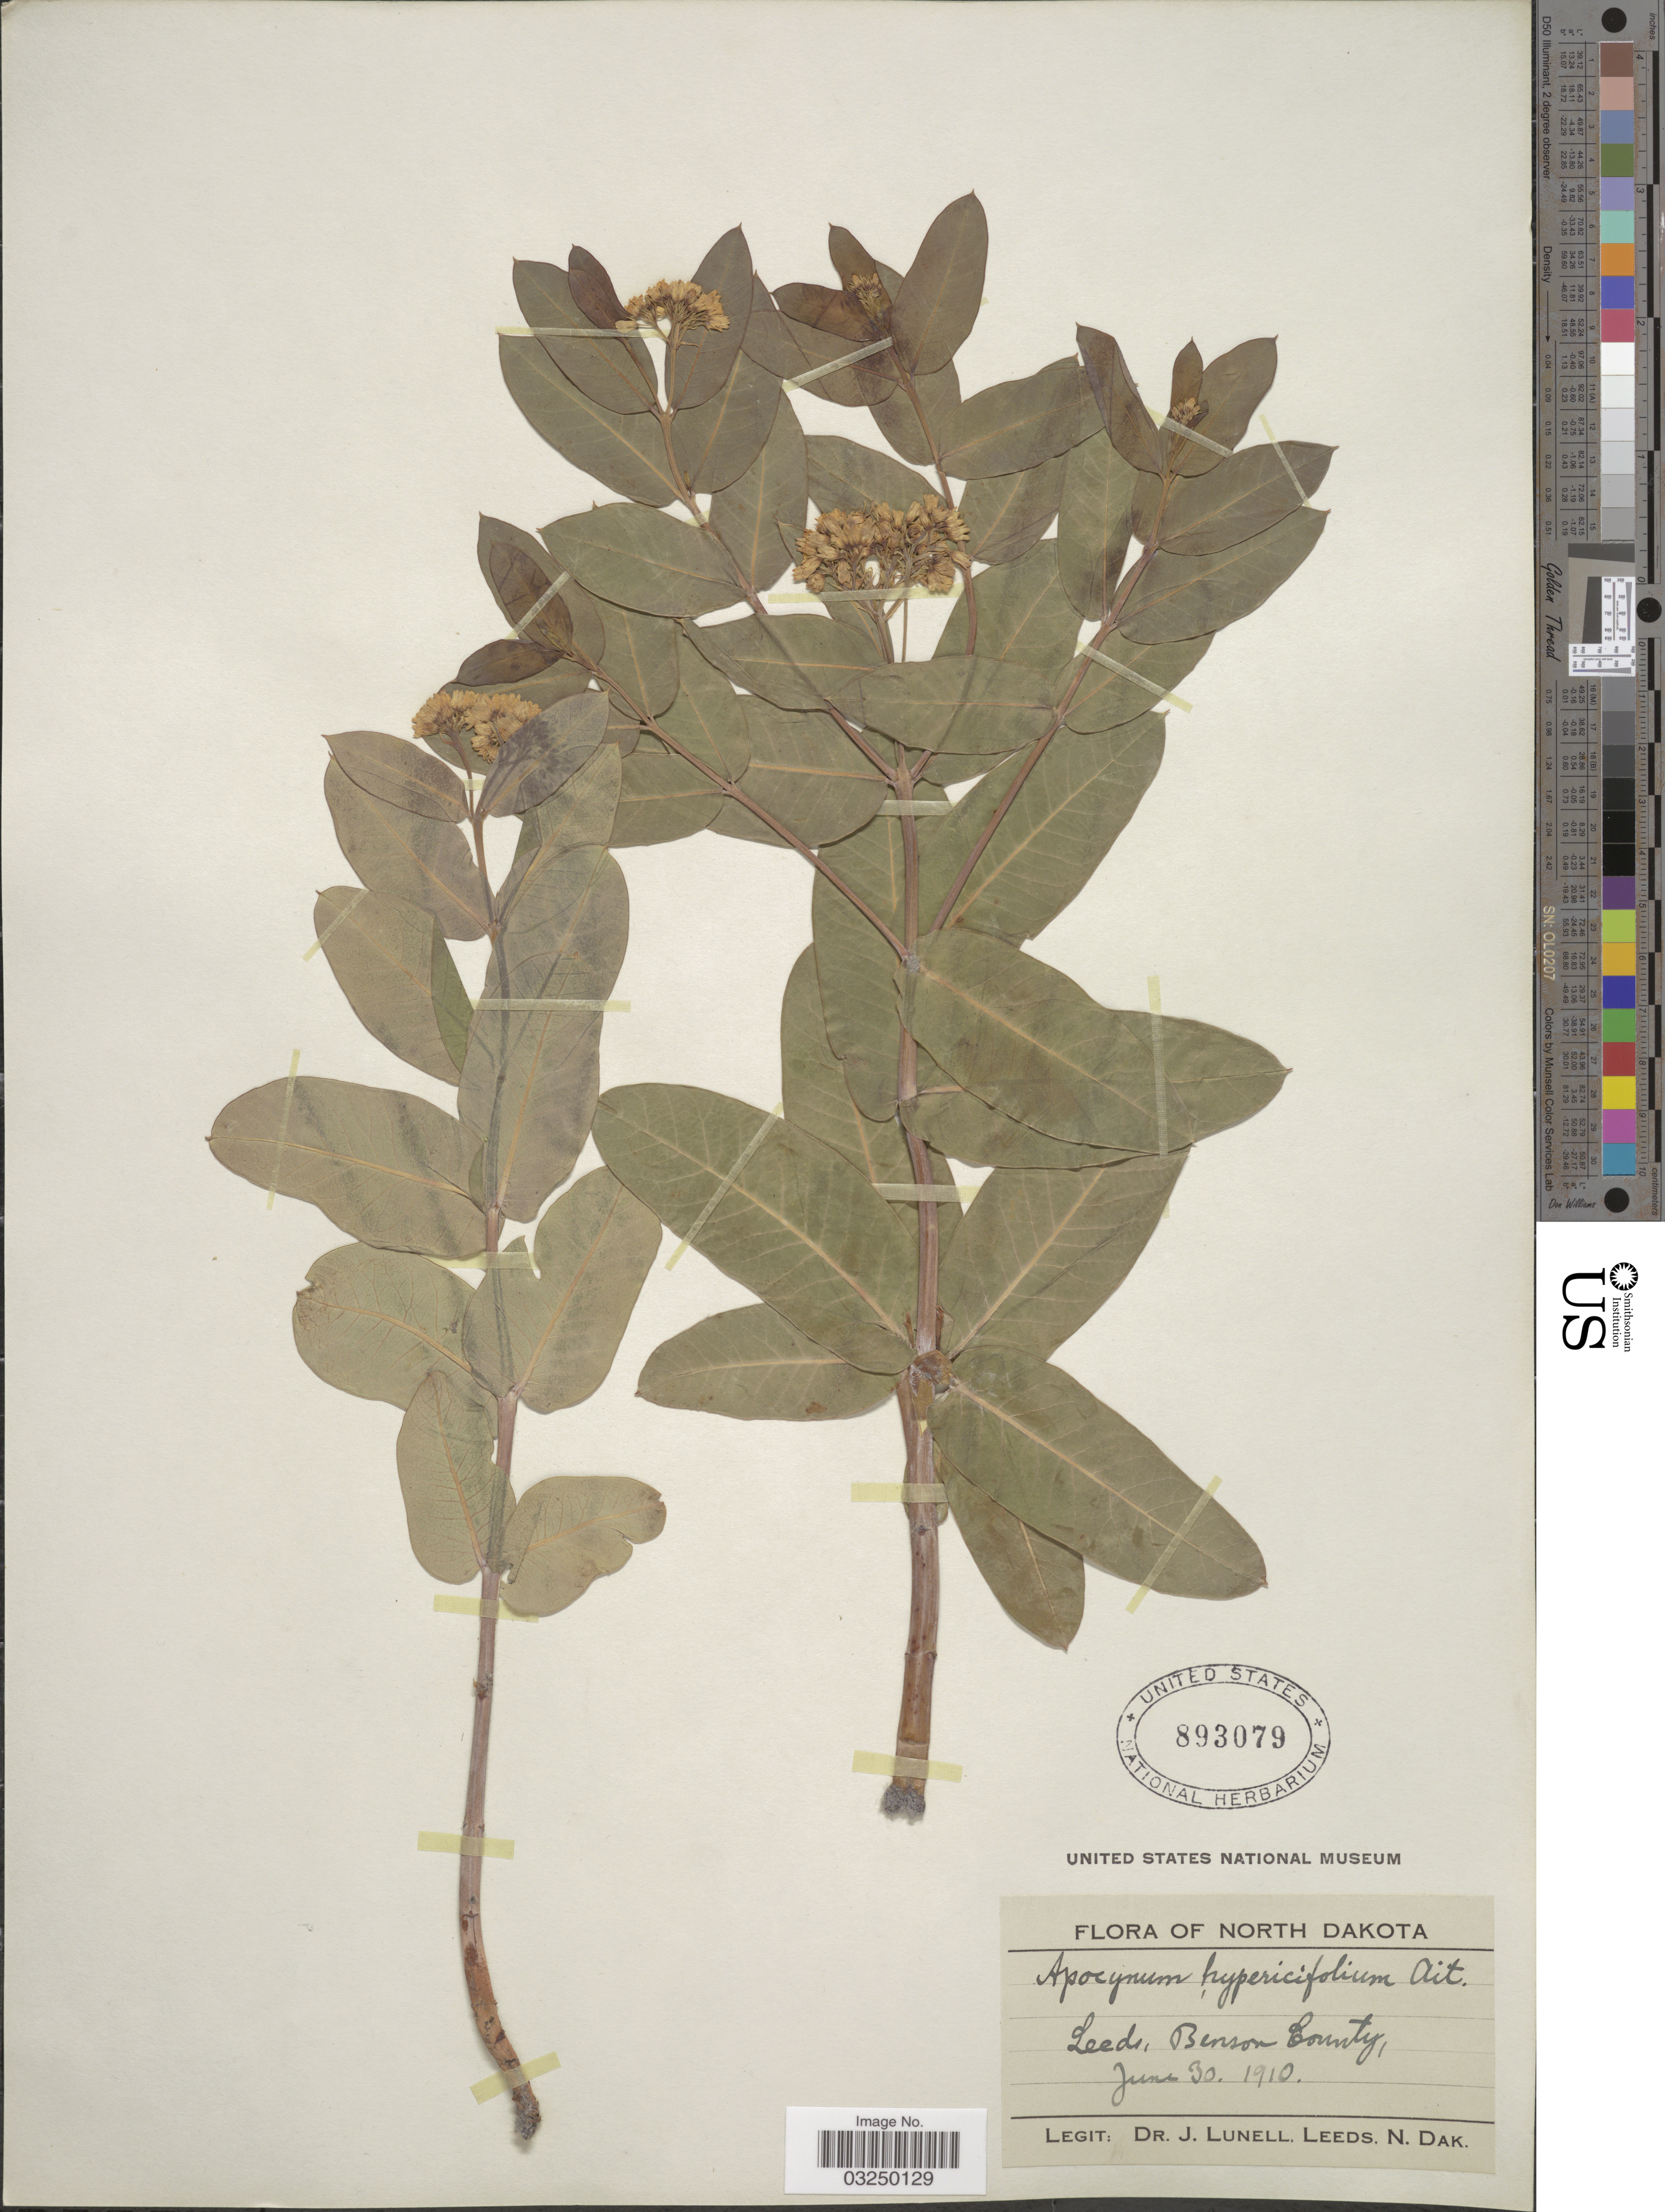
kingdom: Plantae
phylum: Tracheophyta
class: Magnoliopsida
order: Gentianales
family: Apocynaceae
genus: Apocynum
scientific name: Apocynum sibiricum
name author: Jacq.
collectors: J. Lunell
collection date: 1910-06-30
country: United States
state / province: North Dakota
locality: Leeds, Benson County.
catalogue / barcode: US 893079